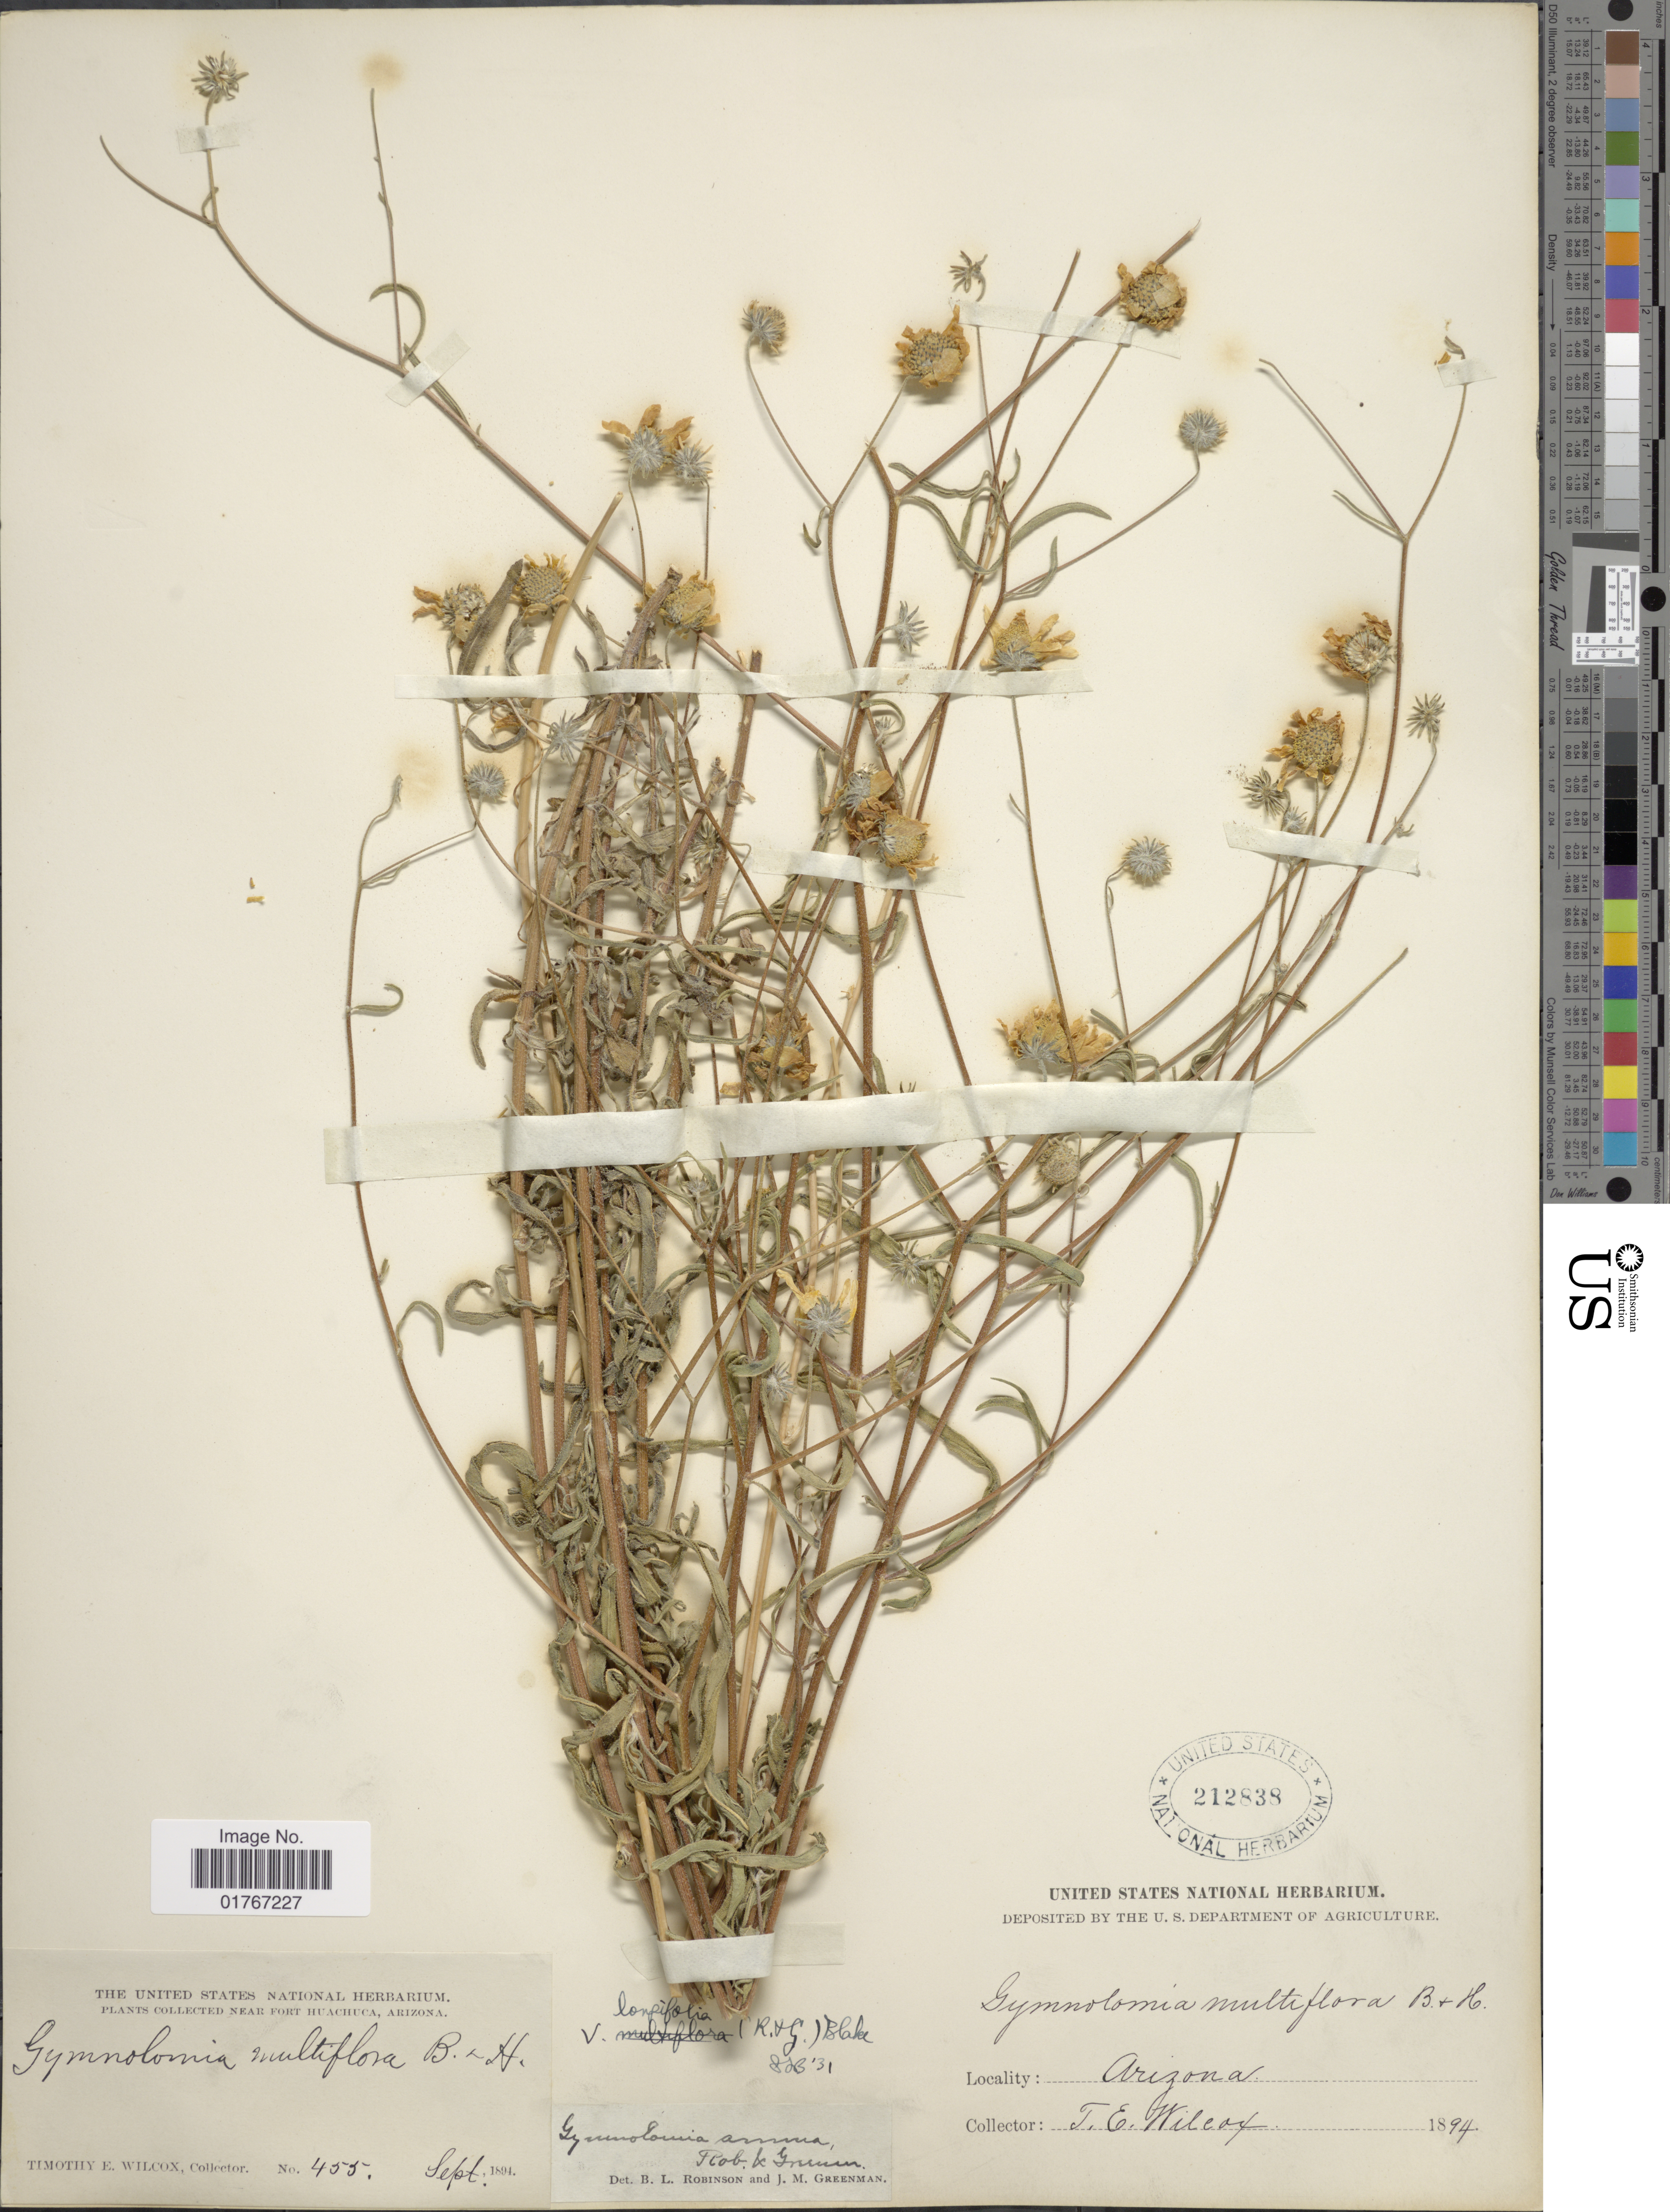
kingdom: Plantae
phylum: Tracheophyta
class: Magnoliopsida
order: Asterales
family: Asteraceae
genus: Heliomeris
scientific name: Heliomeris longifolia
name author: (B.L. Rob.) Cockerell & Greenm.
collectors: T. E. Wilcox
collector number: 455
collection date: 1894-09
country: United States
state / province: Arizona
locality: Near Fort Huachuca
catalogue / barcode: US 212838